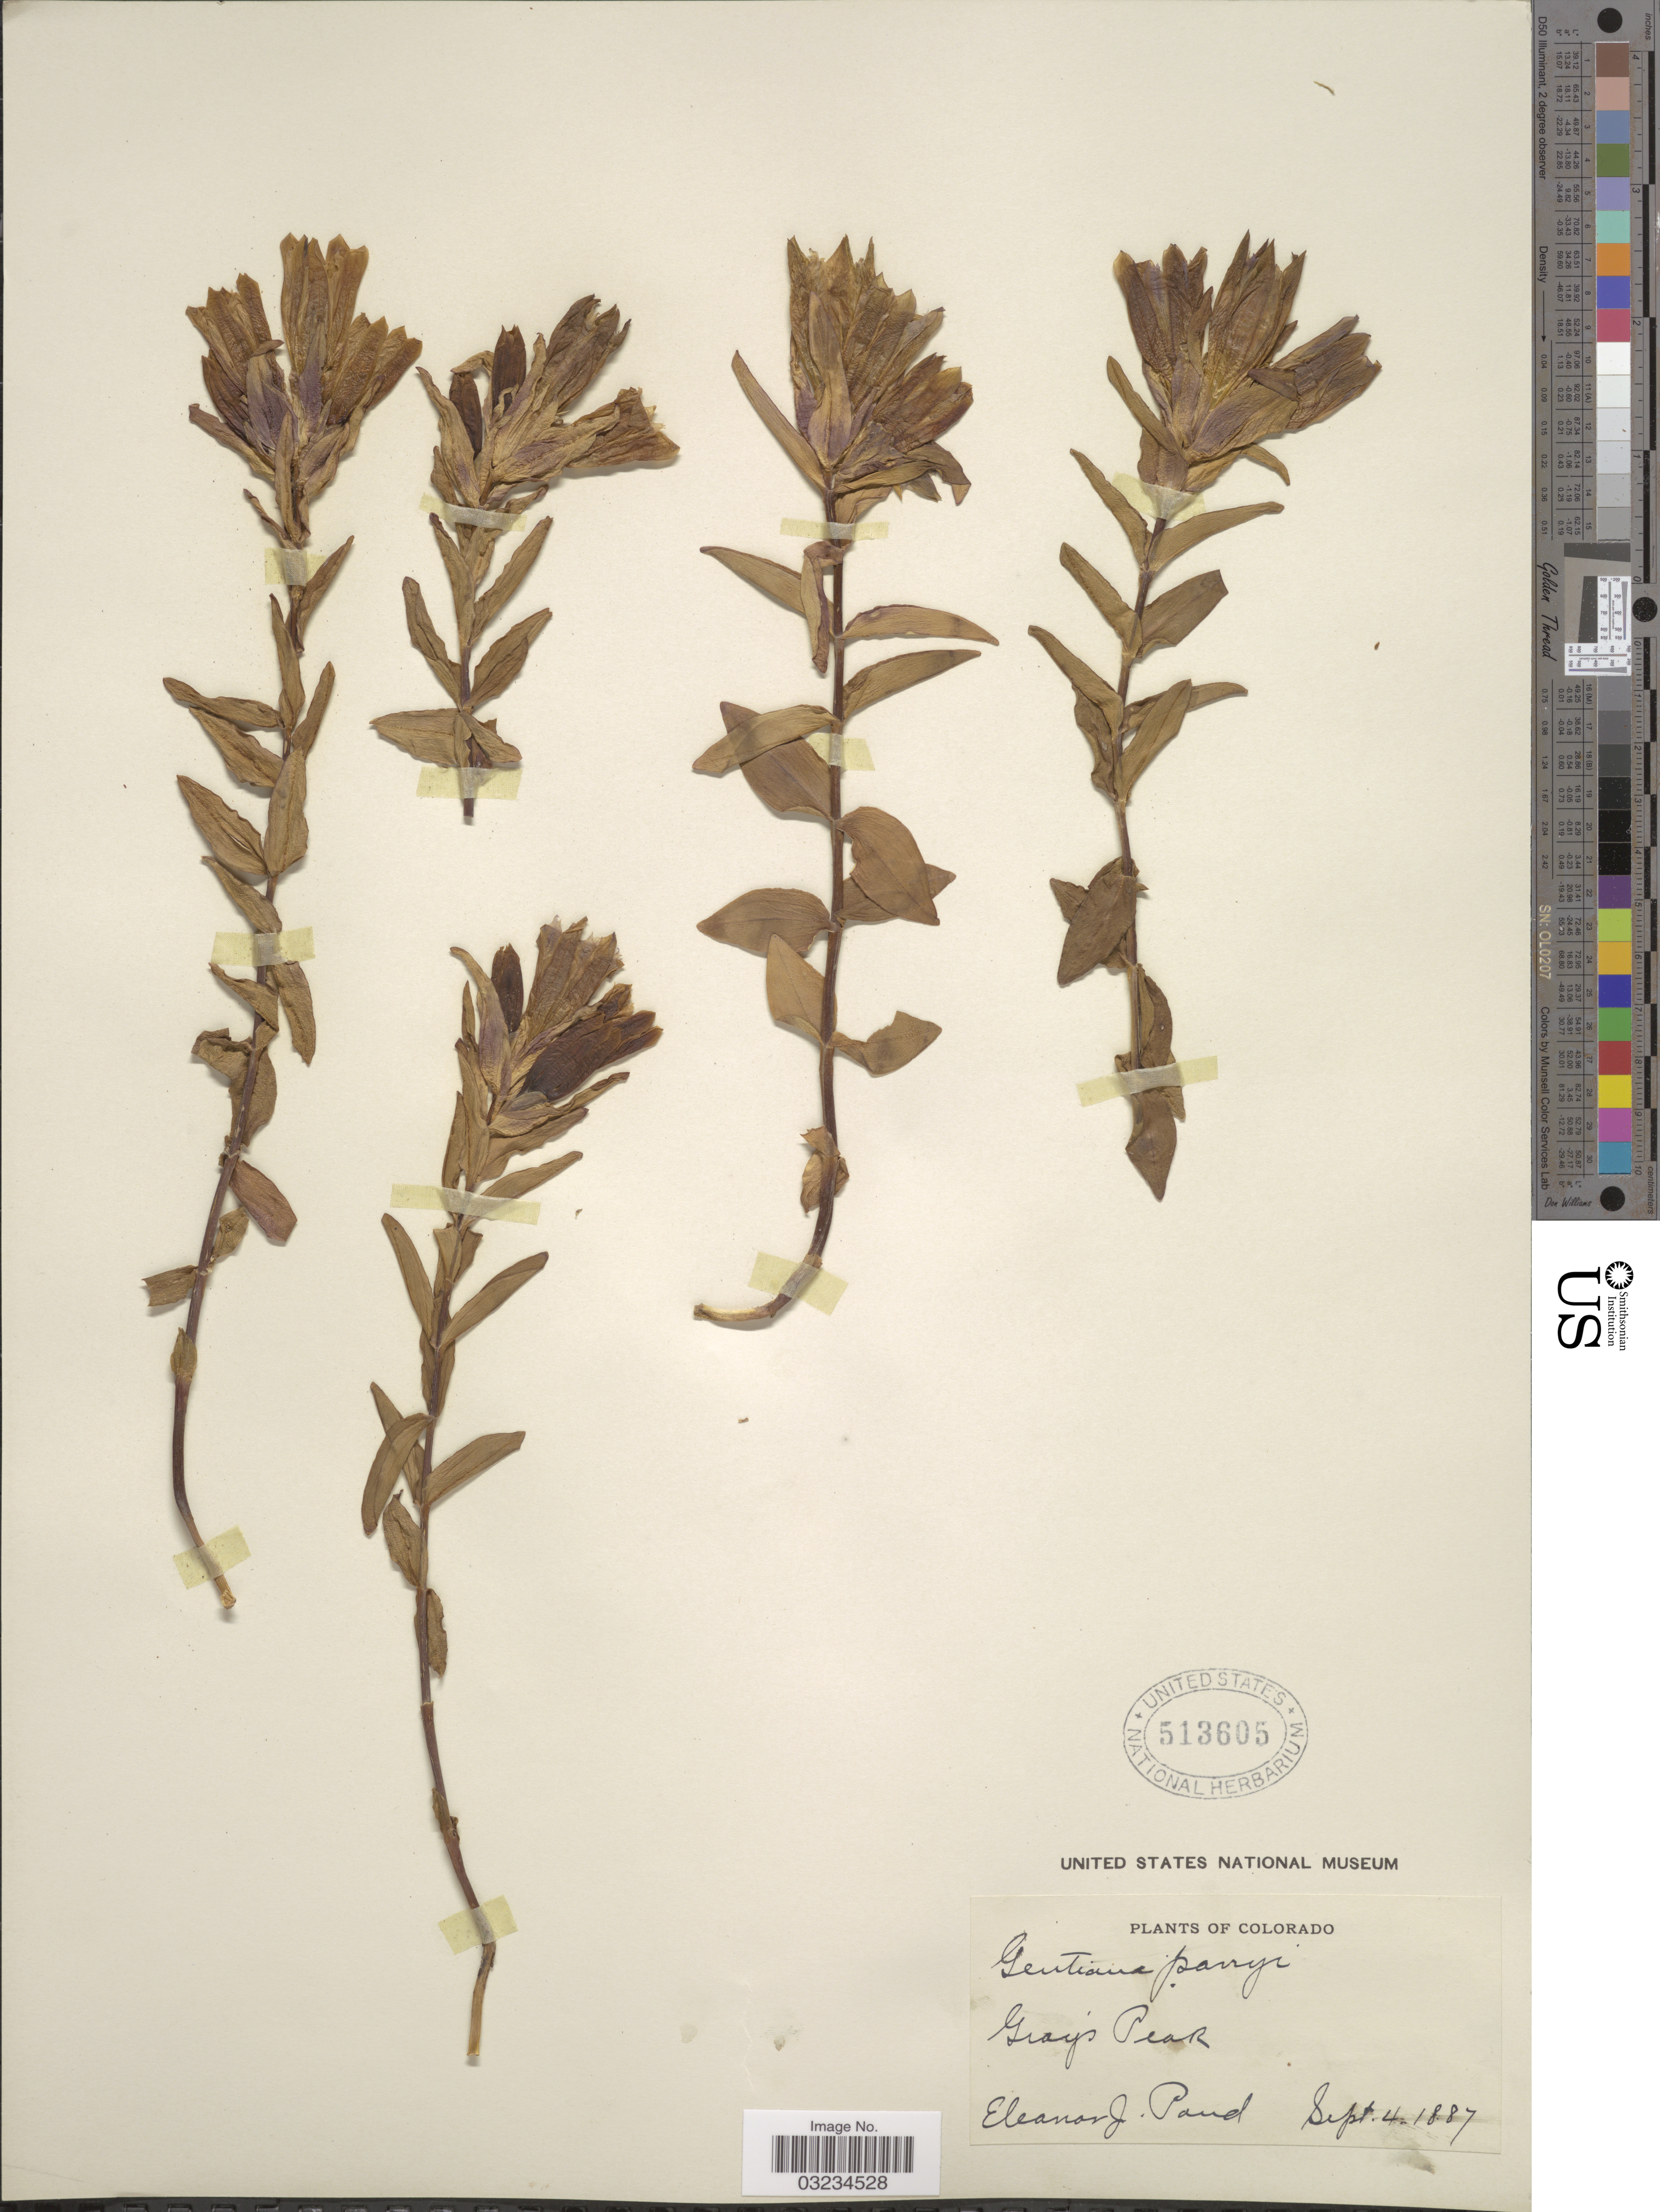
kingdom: Plantae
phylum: Tracheophyta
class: Magnoliopsida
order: Gentianales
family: Gentianaceae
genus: Gentiana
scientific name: Gentiana parryi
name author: Engelm.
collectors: E. Pond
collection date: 1887-09-04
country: United States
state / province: Colorado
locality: Gray's Peak.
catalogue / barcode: US 513605